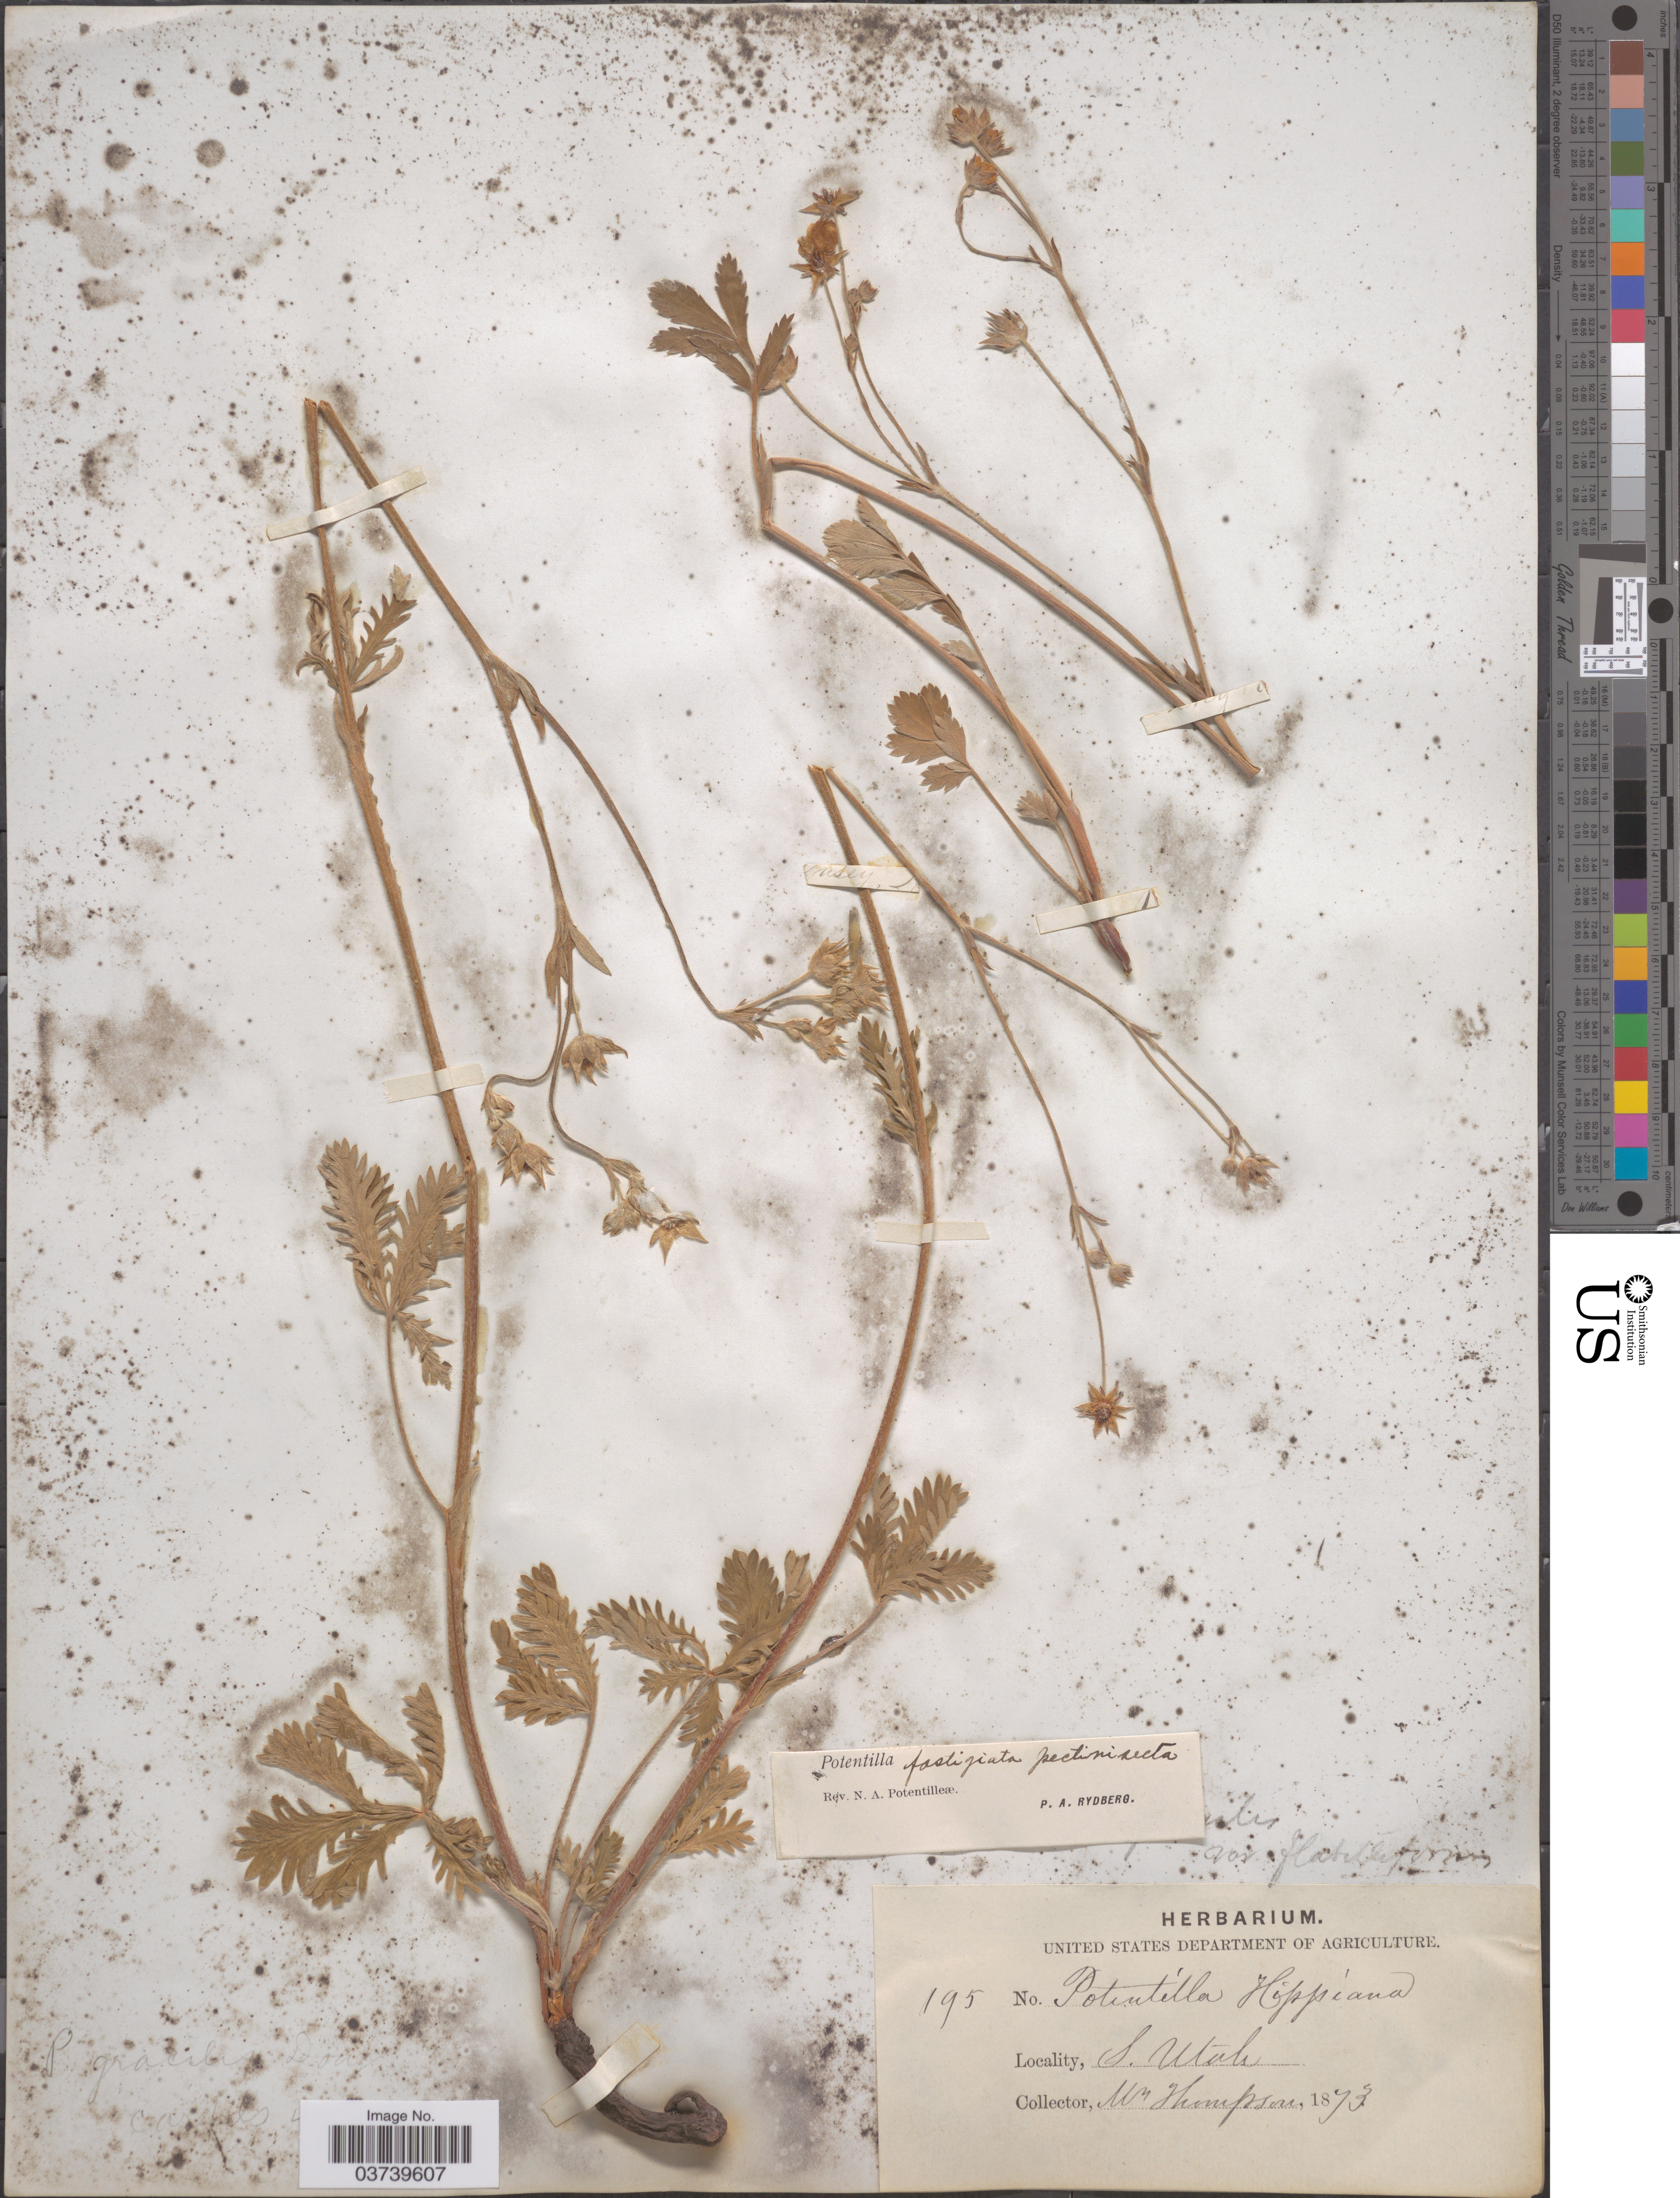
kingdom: Plantae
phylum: Tracheophyta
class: Magnoliopsida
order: Rosales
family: Rosaceae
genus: Potentilla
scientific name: Potentilla gracilis var. elmeri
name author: (Rydb.) Jeps.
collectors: M. Thompson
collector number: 195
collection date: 1873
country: United States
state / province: Utah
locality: S. Utah.